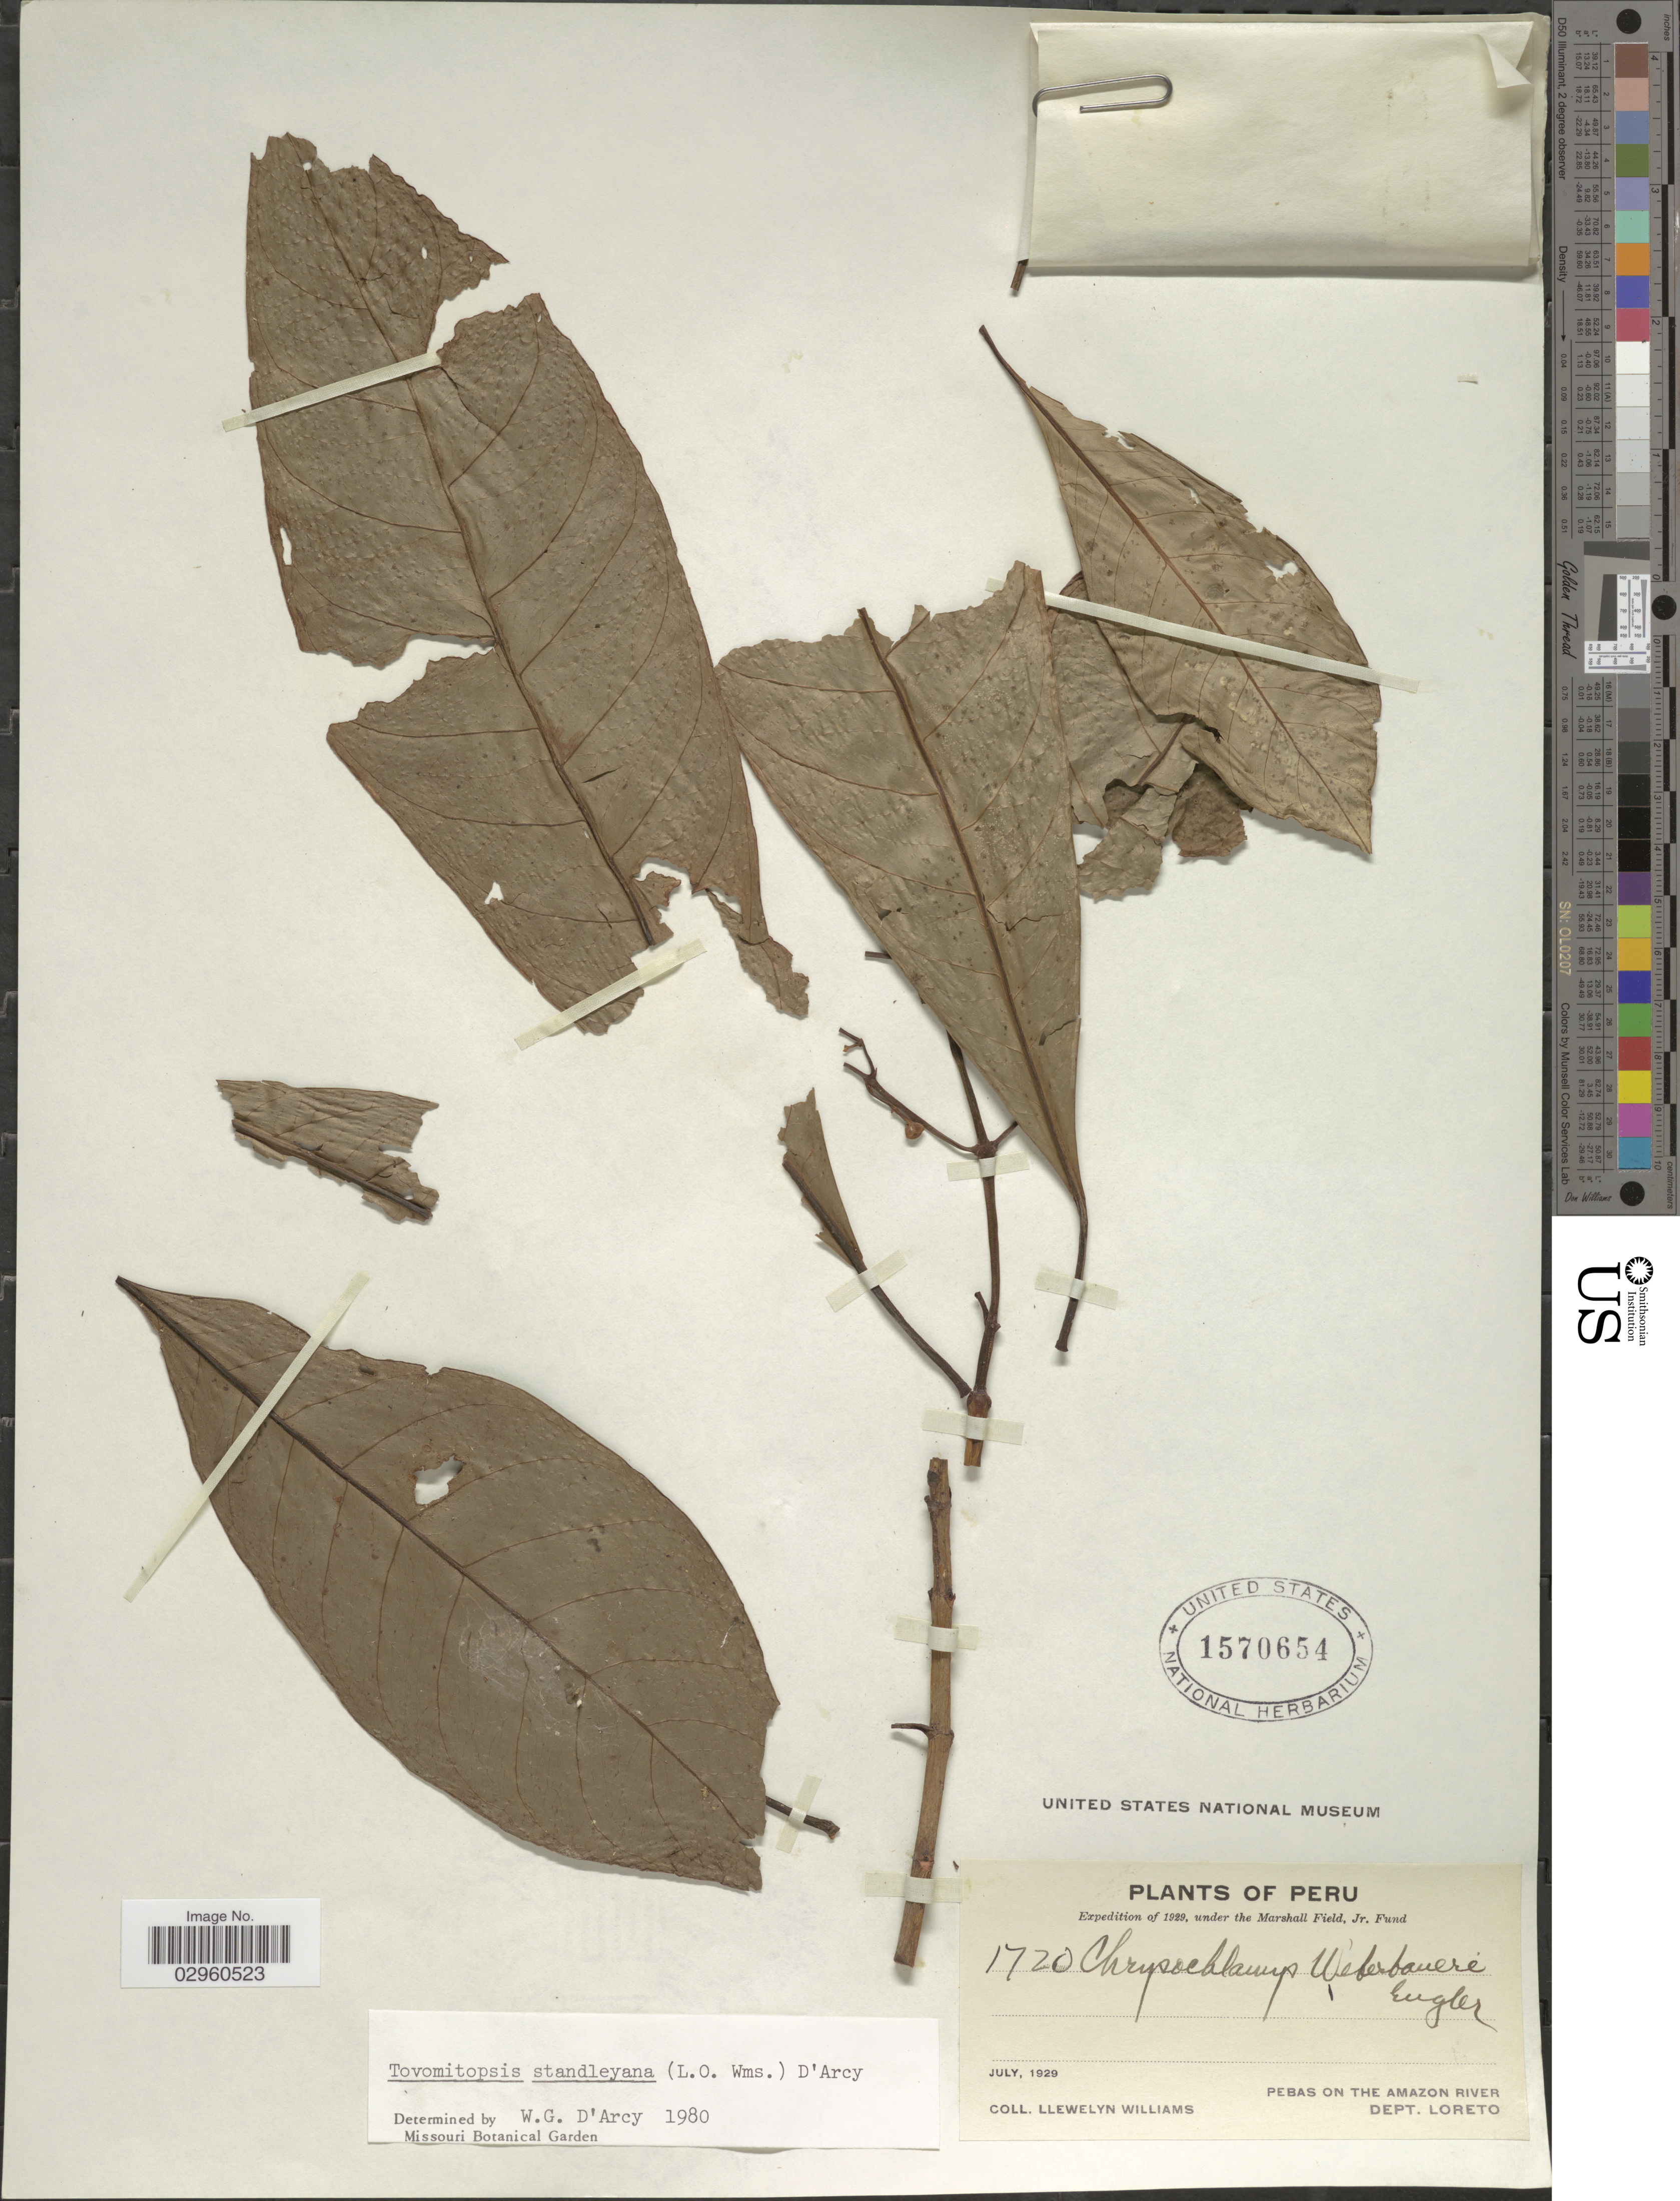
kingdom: Plantae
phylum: Tracheophyta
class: Magnoliopsida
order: Malpighiales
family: Clusiaceae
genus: Tovomitopsis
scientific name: Tovomitopsis standleyana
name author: D'Arcy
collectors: Ll. Williams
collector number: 1720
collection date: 1929-07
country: Peru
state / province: Loreto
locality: Pebas on the Amazon River. Dept. Loreto.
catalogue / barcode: US 1570654